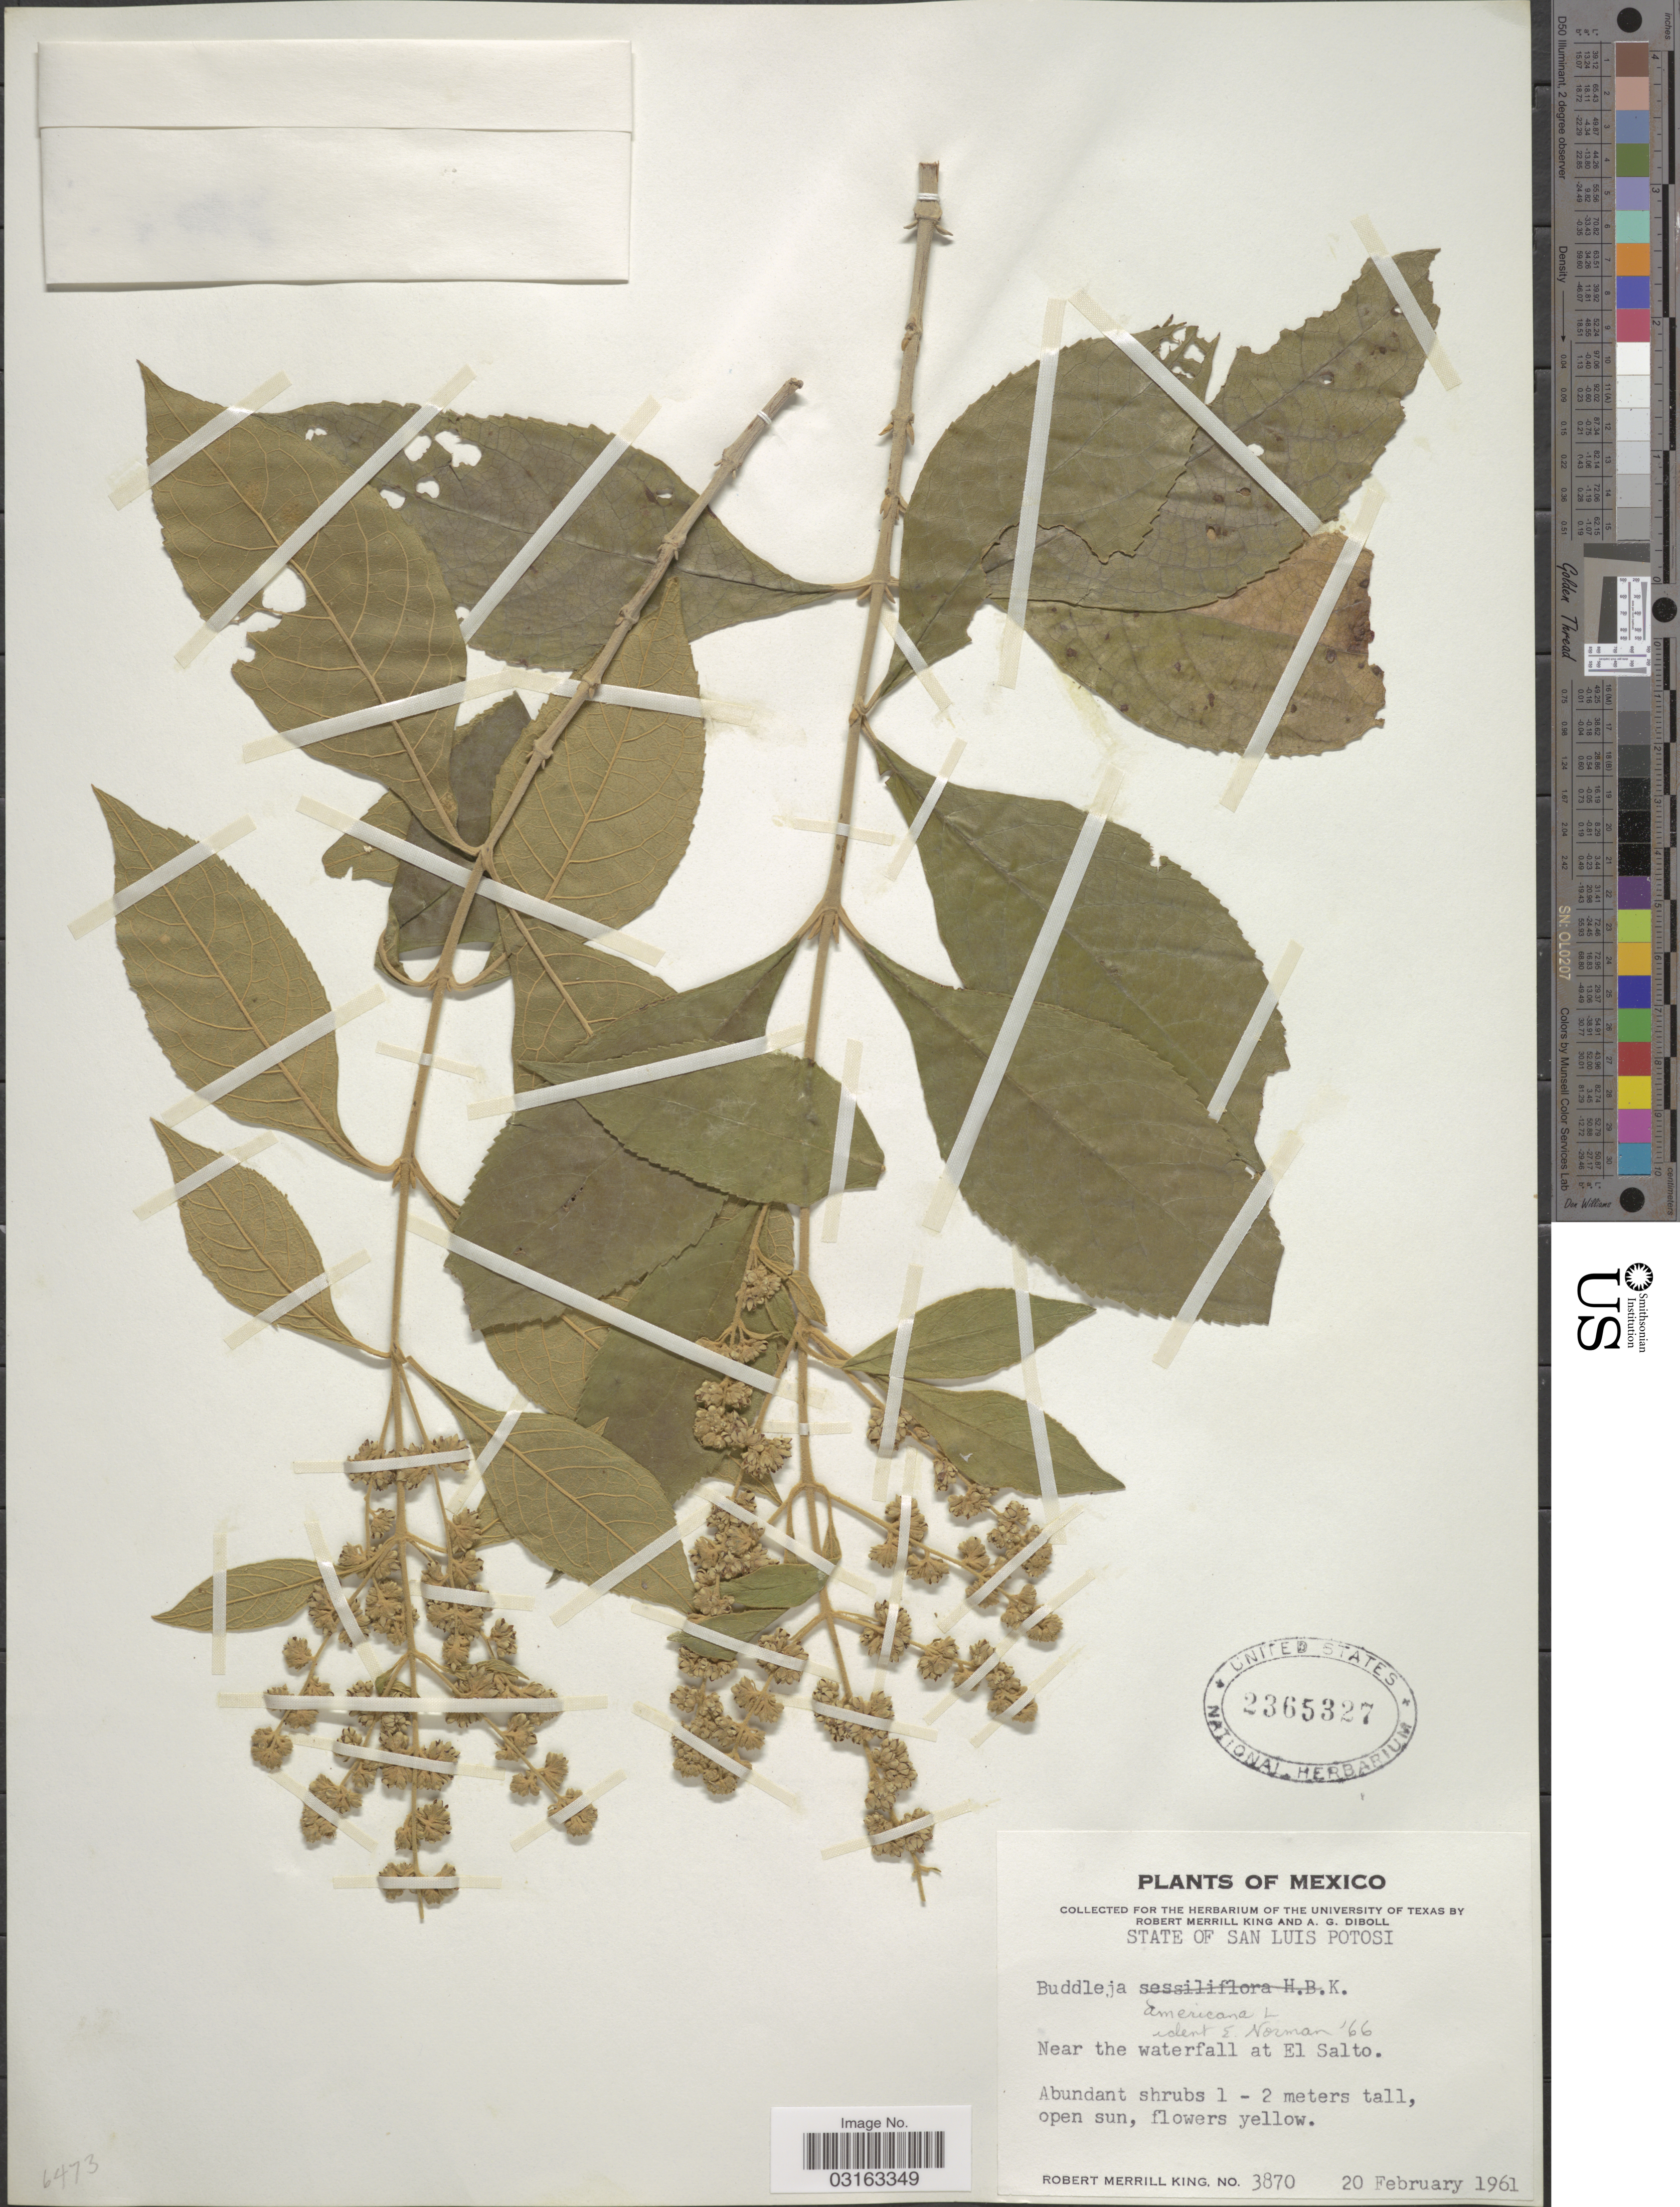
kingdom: Plantae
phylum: Tracheophyta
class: Magnoliopsida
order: Lamiales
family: Scrophulariaceae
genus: Buddleja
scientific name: Buddleja americana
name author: L.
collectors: R. M. King & A. Diboll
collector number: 3870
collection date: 1961-02-20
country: Mexico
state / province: San Luis Potosí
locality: Near the waterfall at El Salto.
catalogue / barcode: US 2365327